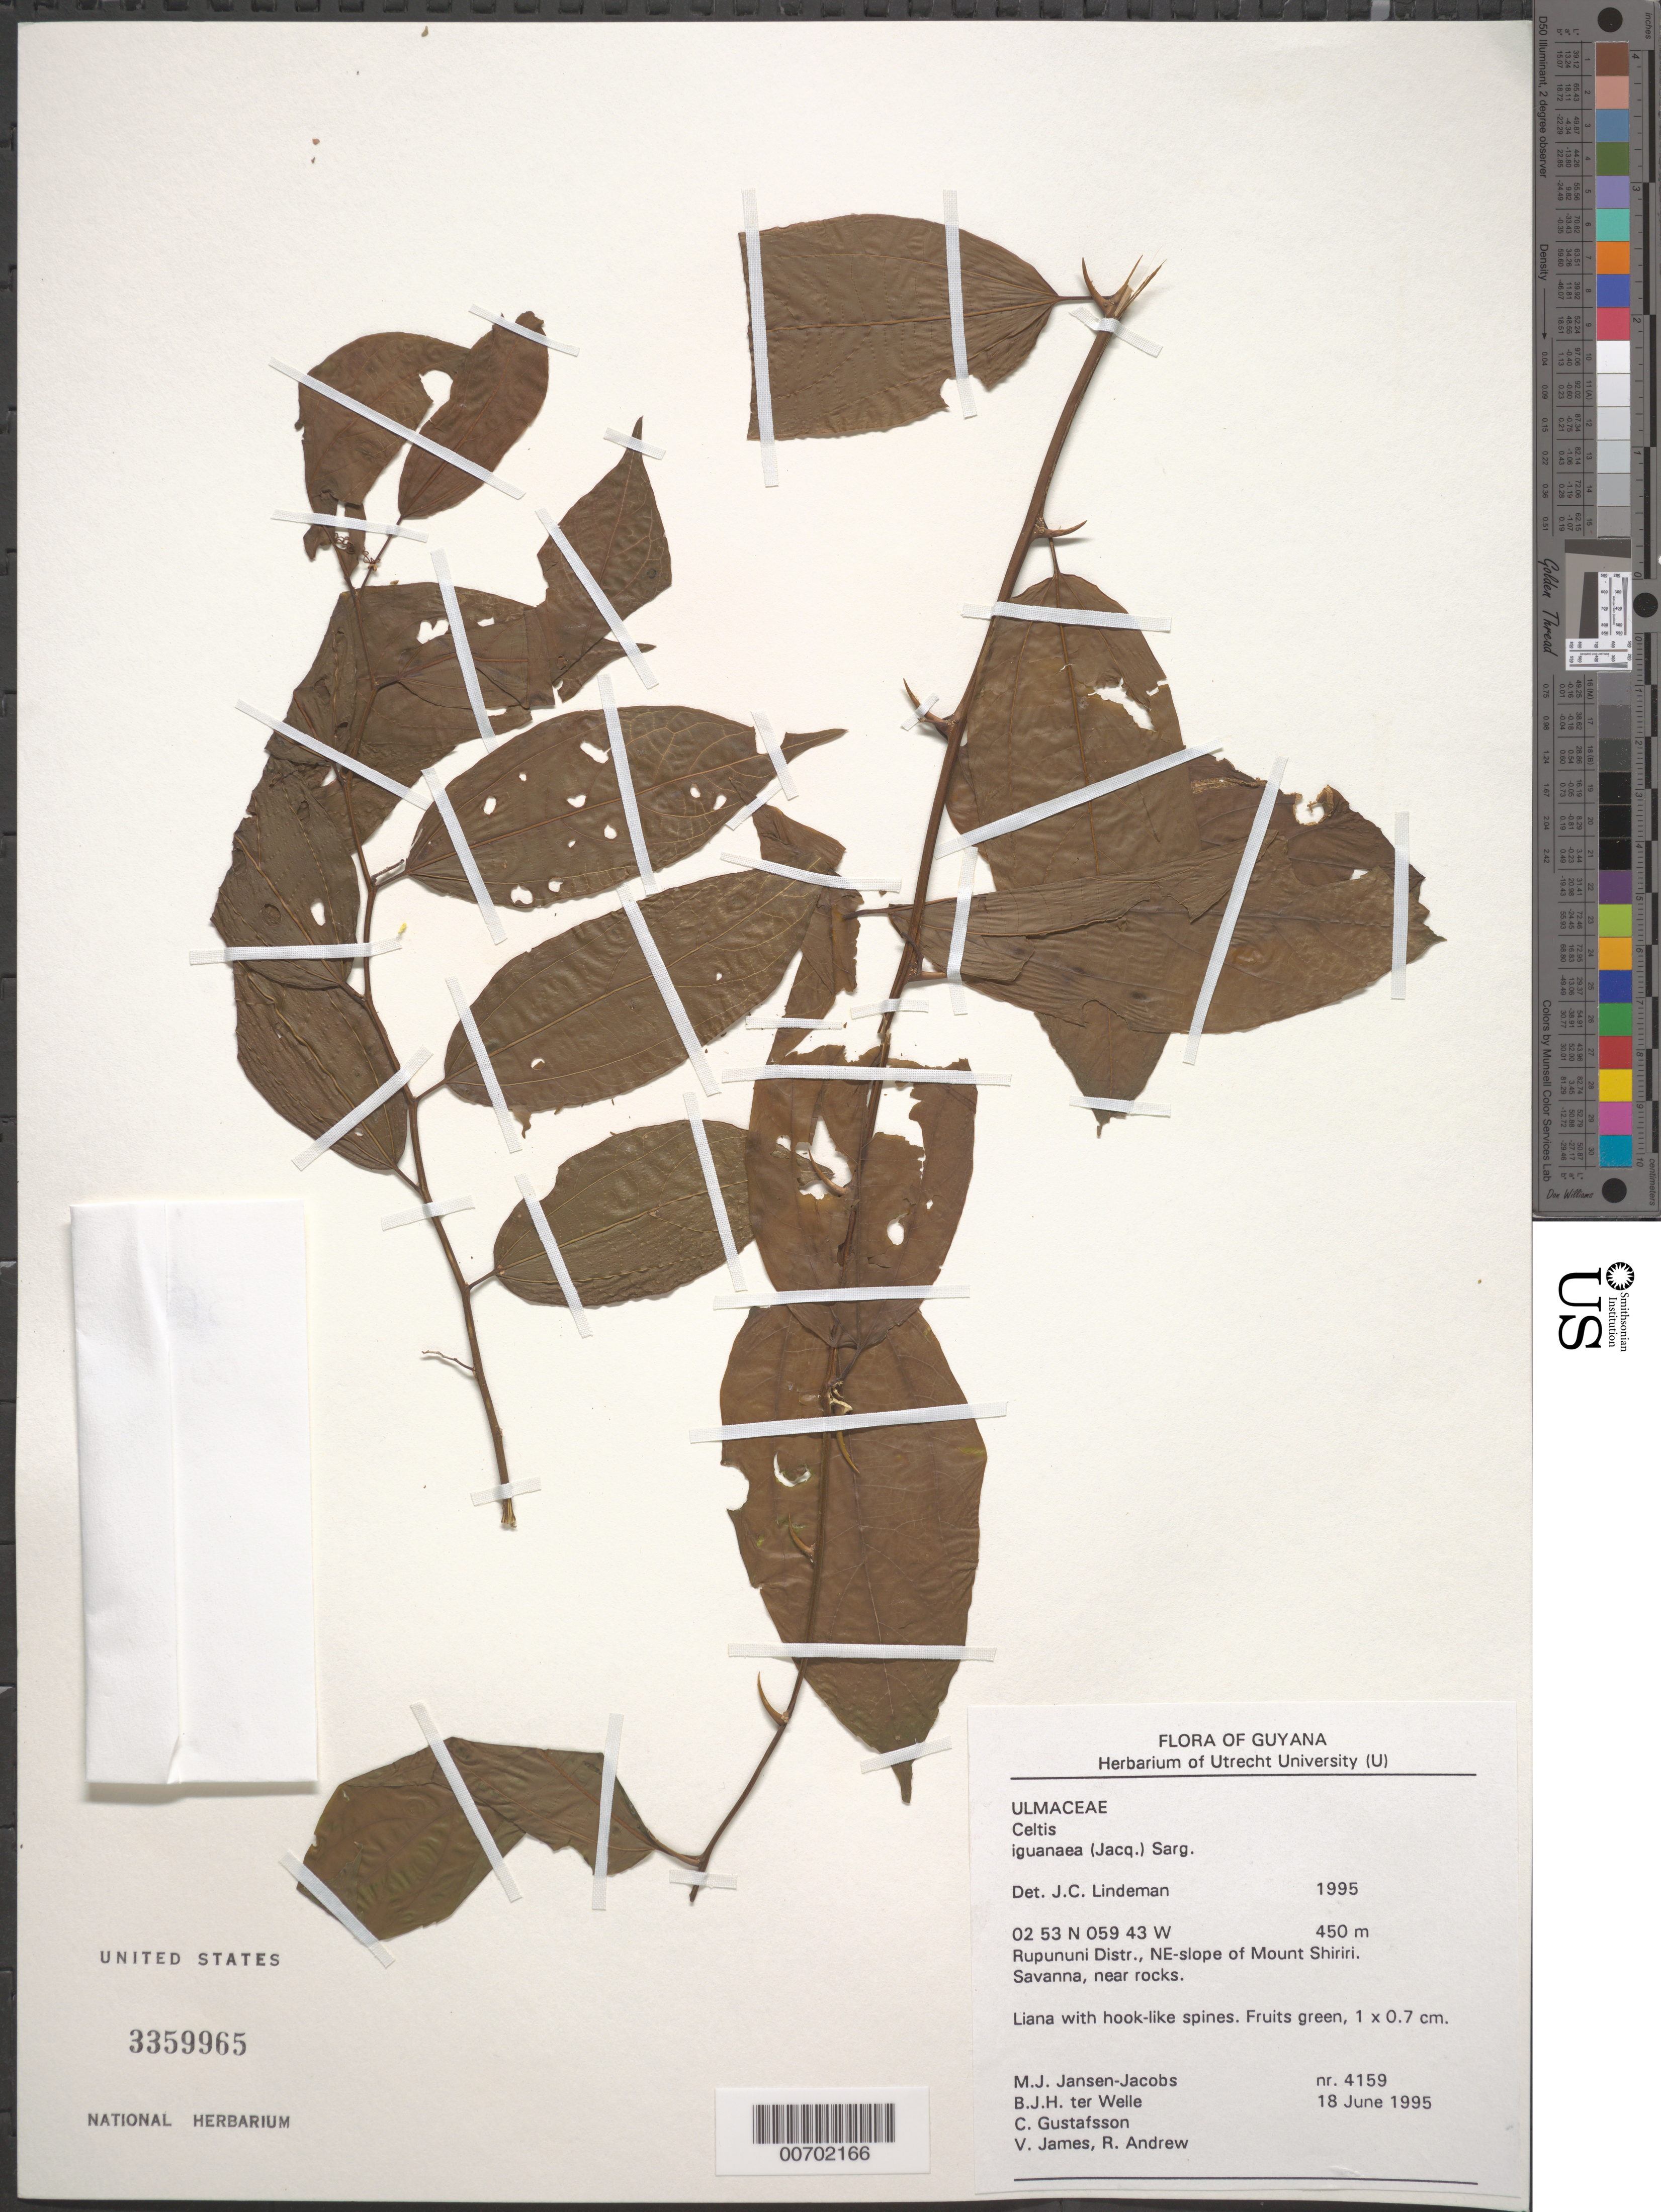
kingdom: Plantae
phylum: Tracheophyta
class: Magnoliopsida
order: Rosales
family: Cannabaceae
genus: Celtis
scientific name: Celtis iguanaea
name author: (Jacq.) Sarg.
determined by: Lindeman, J. C.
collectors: M. J. Jansen-Jacobs, B. Welle, C. G. Gustafsson, V. James & R. Andrew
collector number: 4159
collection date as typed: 18-Jun-95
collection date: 1995-06-18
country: Guyana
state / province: U. Takutu-U. Essequibo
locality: Mount Shiriri, NE slope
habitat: Savanna, near rocks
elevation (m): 450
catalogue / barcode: US 3359965